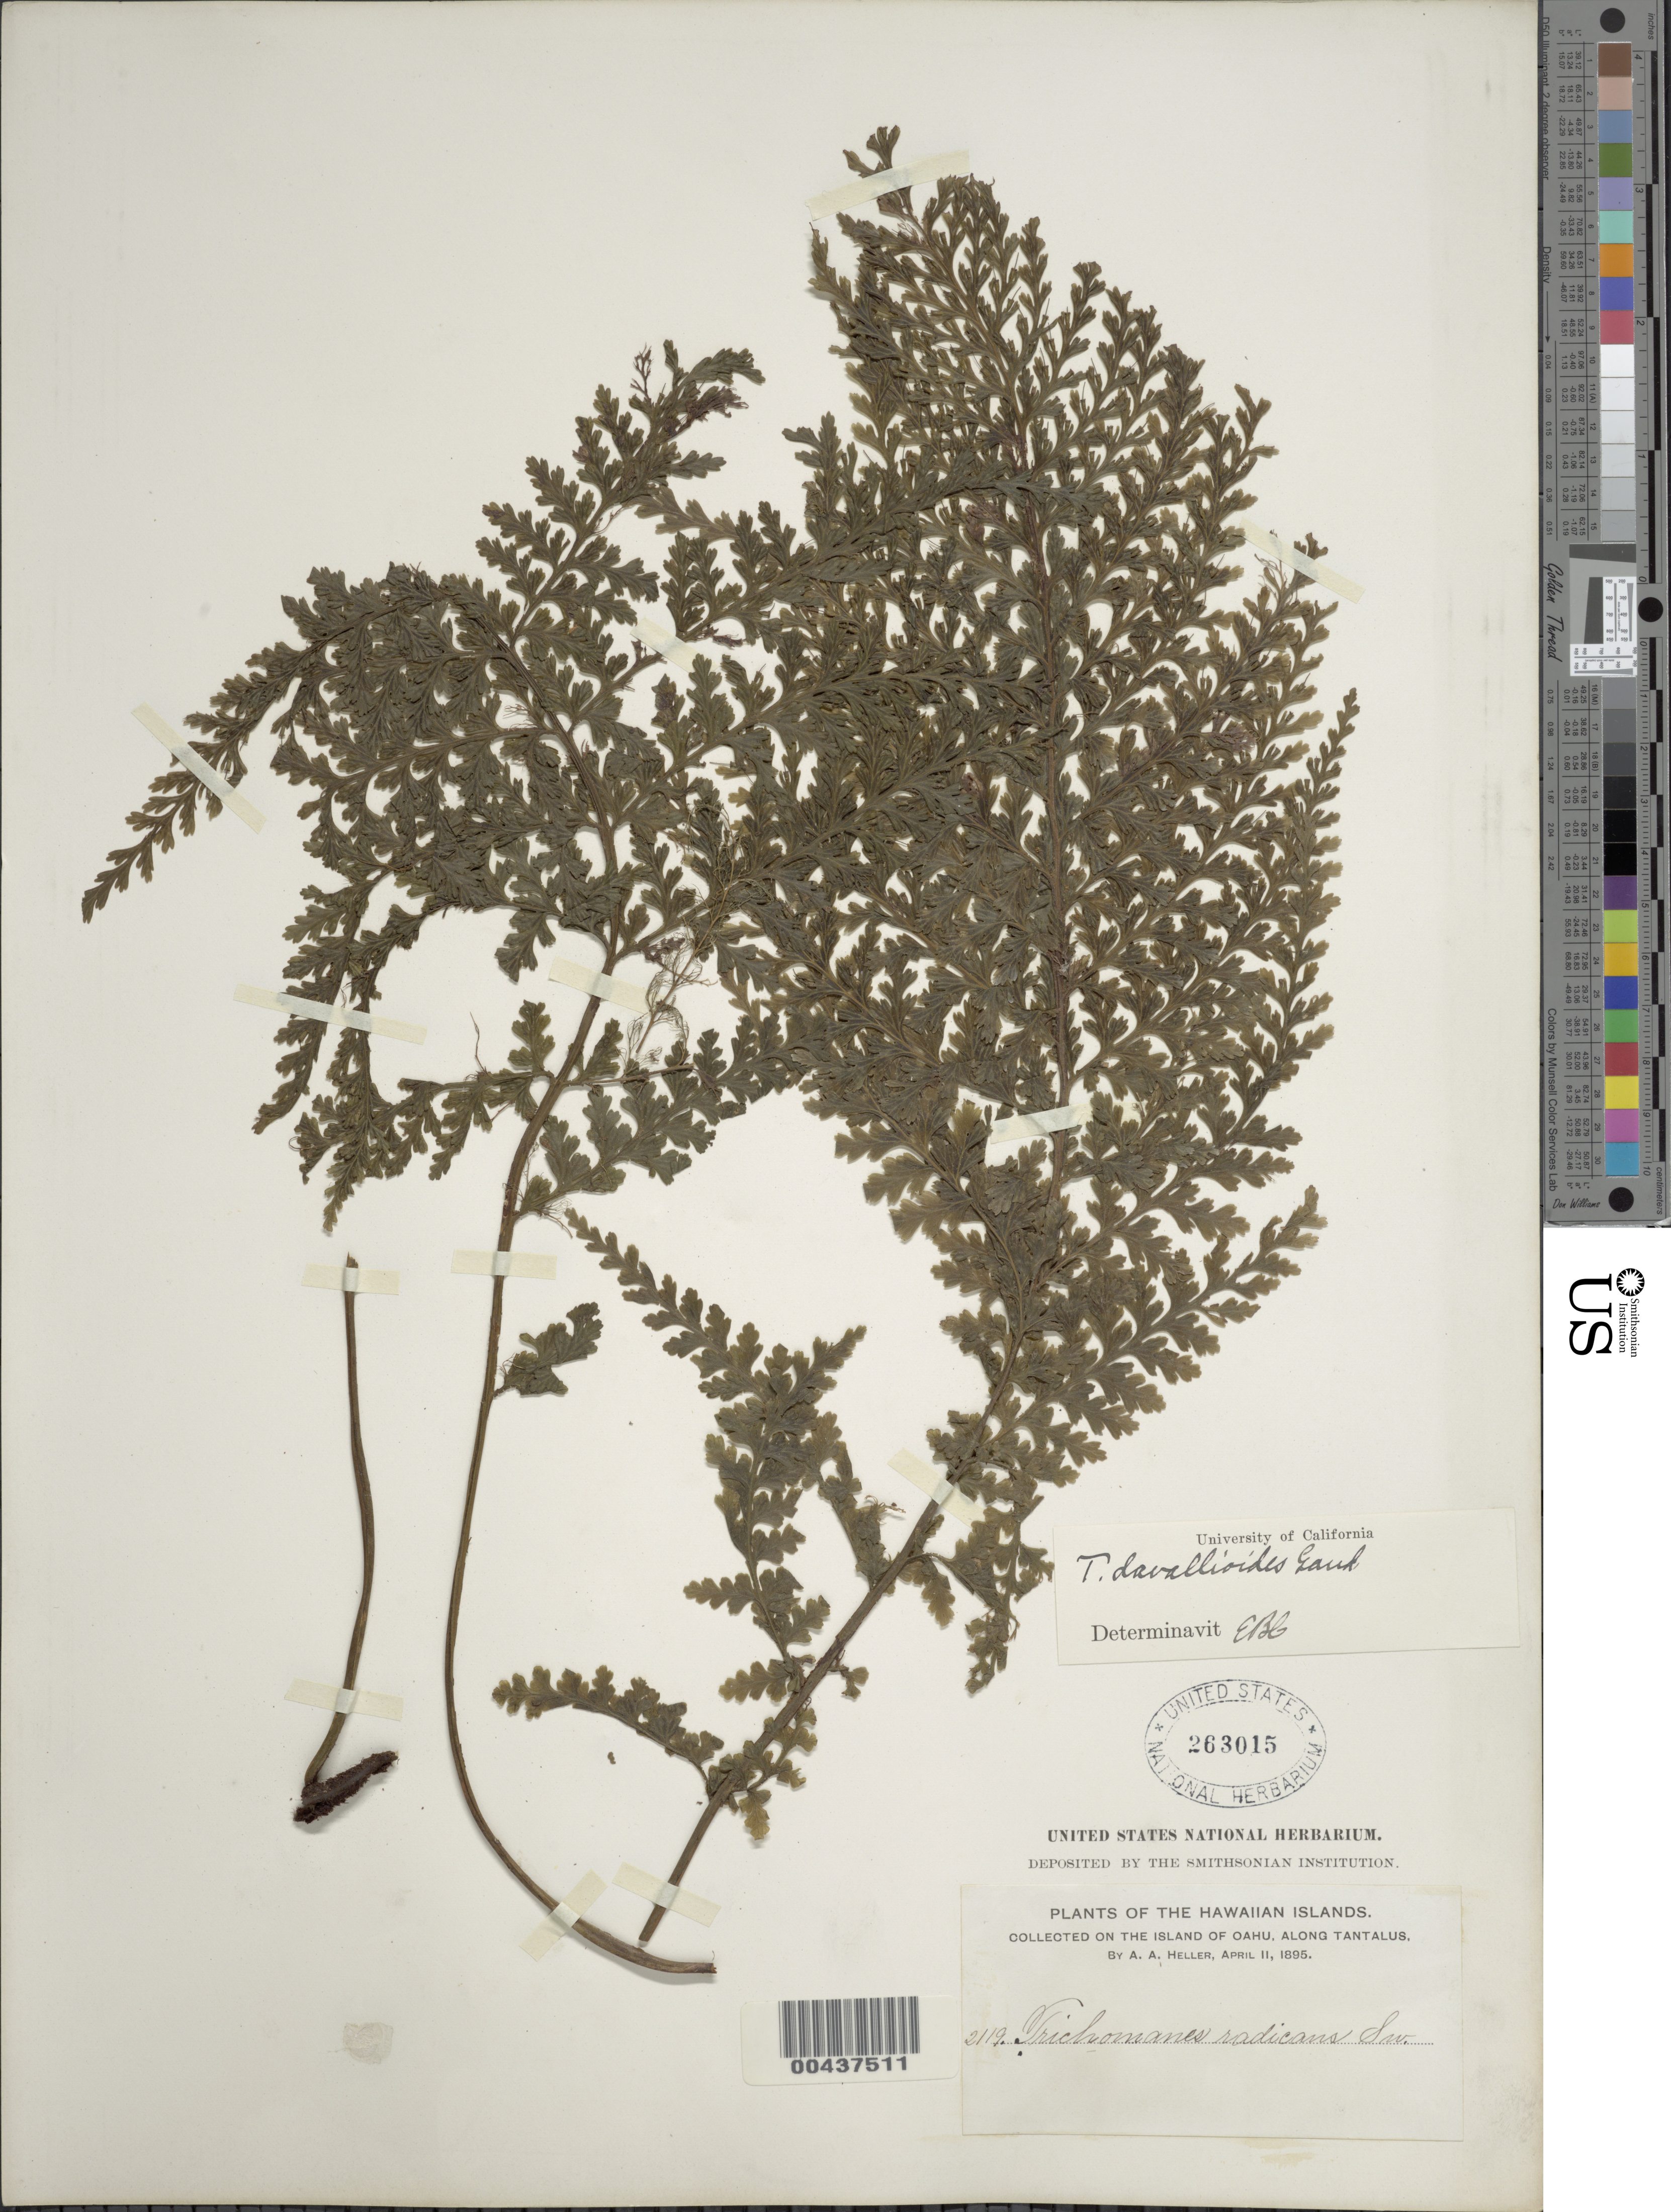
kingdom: Plantae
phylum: Tracheophyta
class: Polypodiopsida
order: Hymenophyllales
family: Hymenophyllaceae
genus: Vandenboschia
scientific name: Vandenboschia davallioides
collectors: A. A. Heller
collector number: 2119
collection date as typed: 11 Apr 1895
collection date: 1895-04-11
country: United States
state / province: Hawaii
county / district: Honolulu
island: Oahu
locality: Oahu, along Tantalus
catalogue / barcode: US 263015